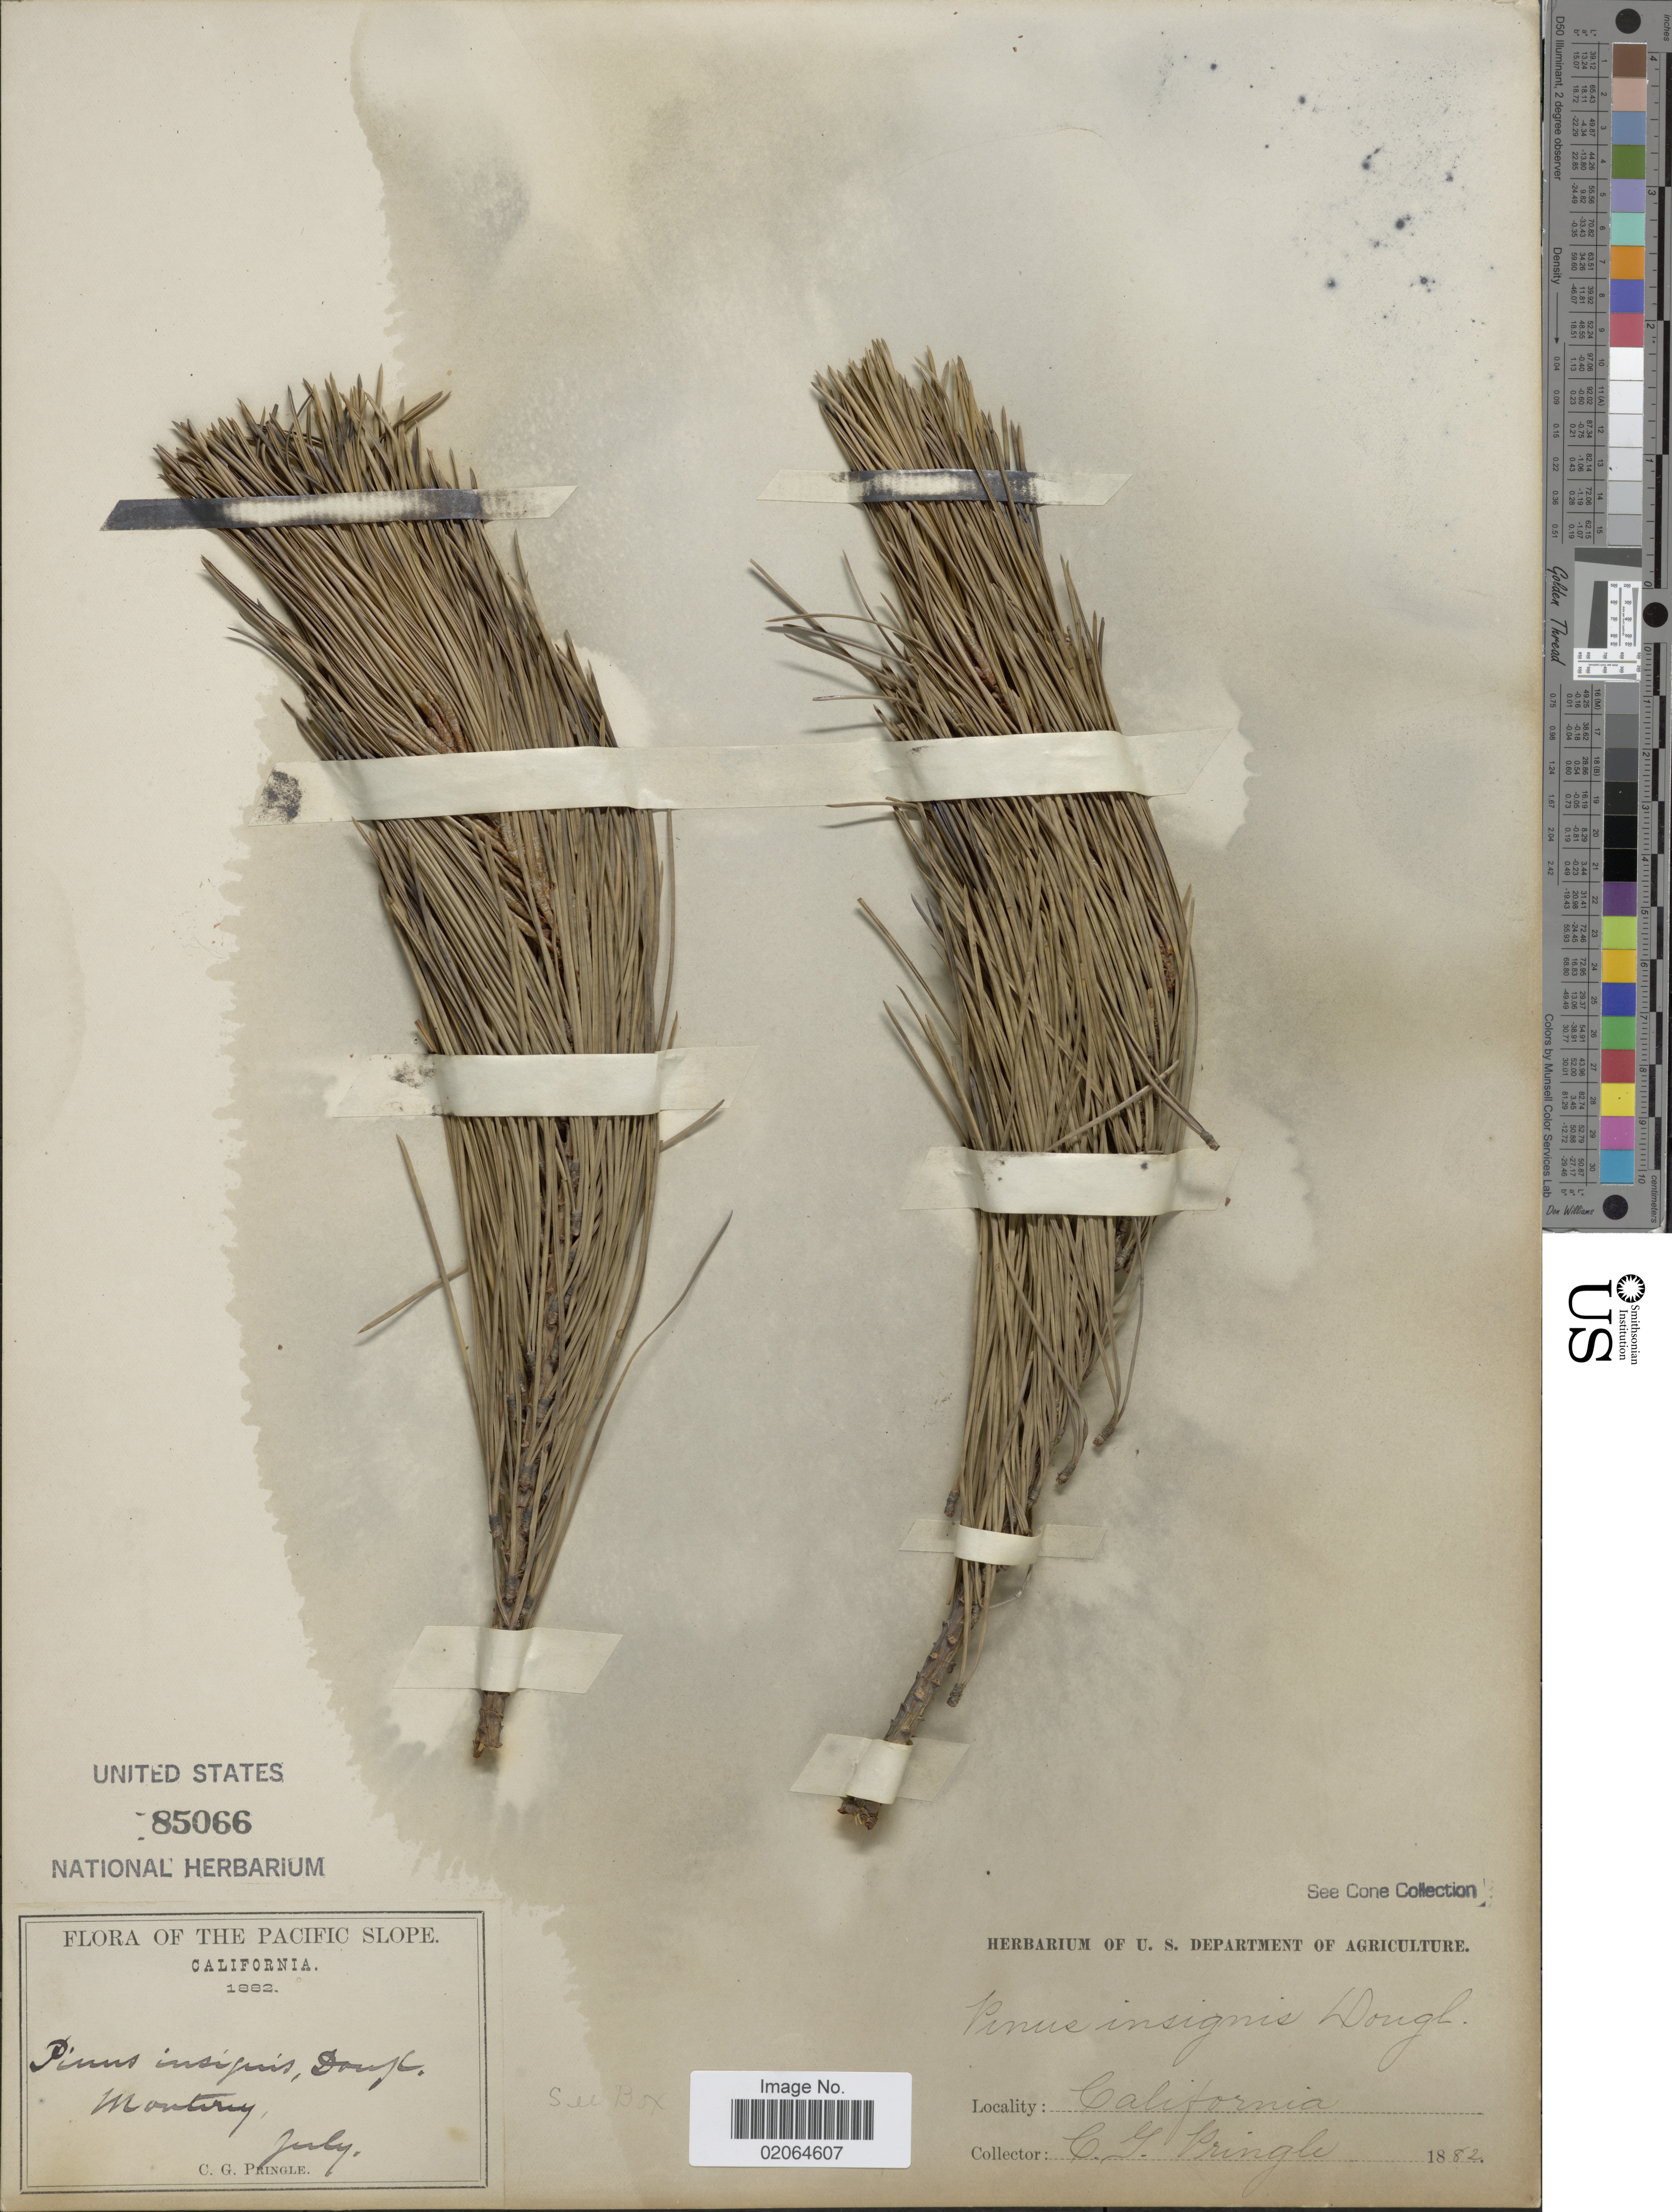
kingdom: Plantae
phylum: Tracheophyta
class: Pinopsida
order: Pinales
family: Pinaceae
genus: Pinus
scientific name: Pinus radiata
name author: D. Don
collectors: C. G. Pringle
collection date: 1882-07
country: United States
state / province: California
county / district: Monterey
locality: California Monterey. Pacific slope.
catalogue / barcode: US 85066